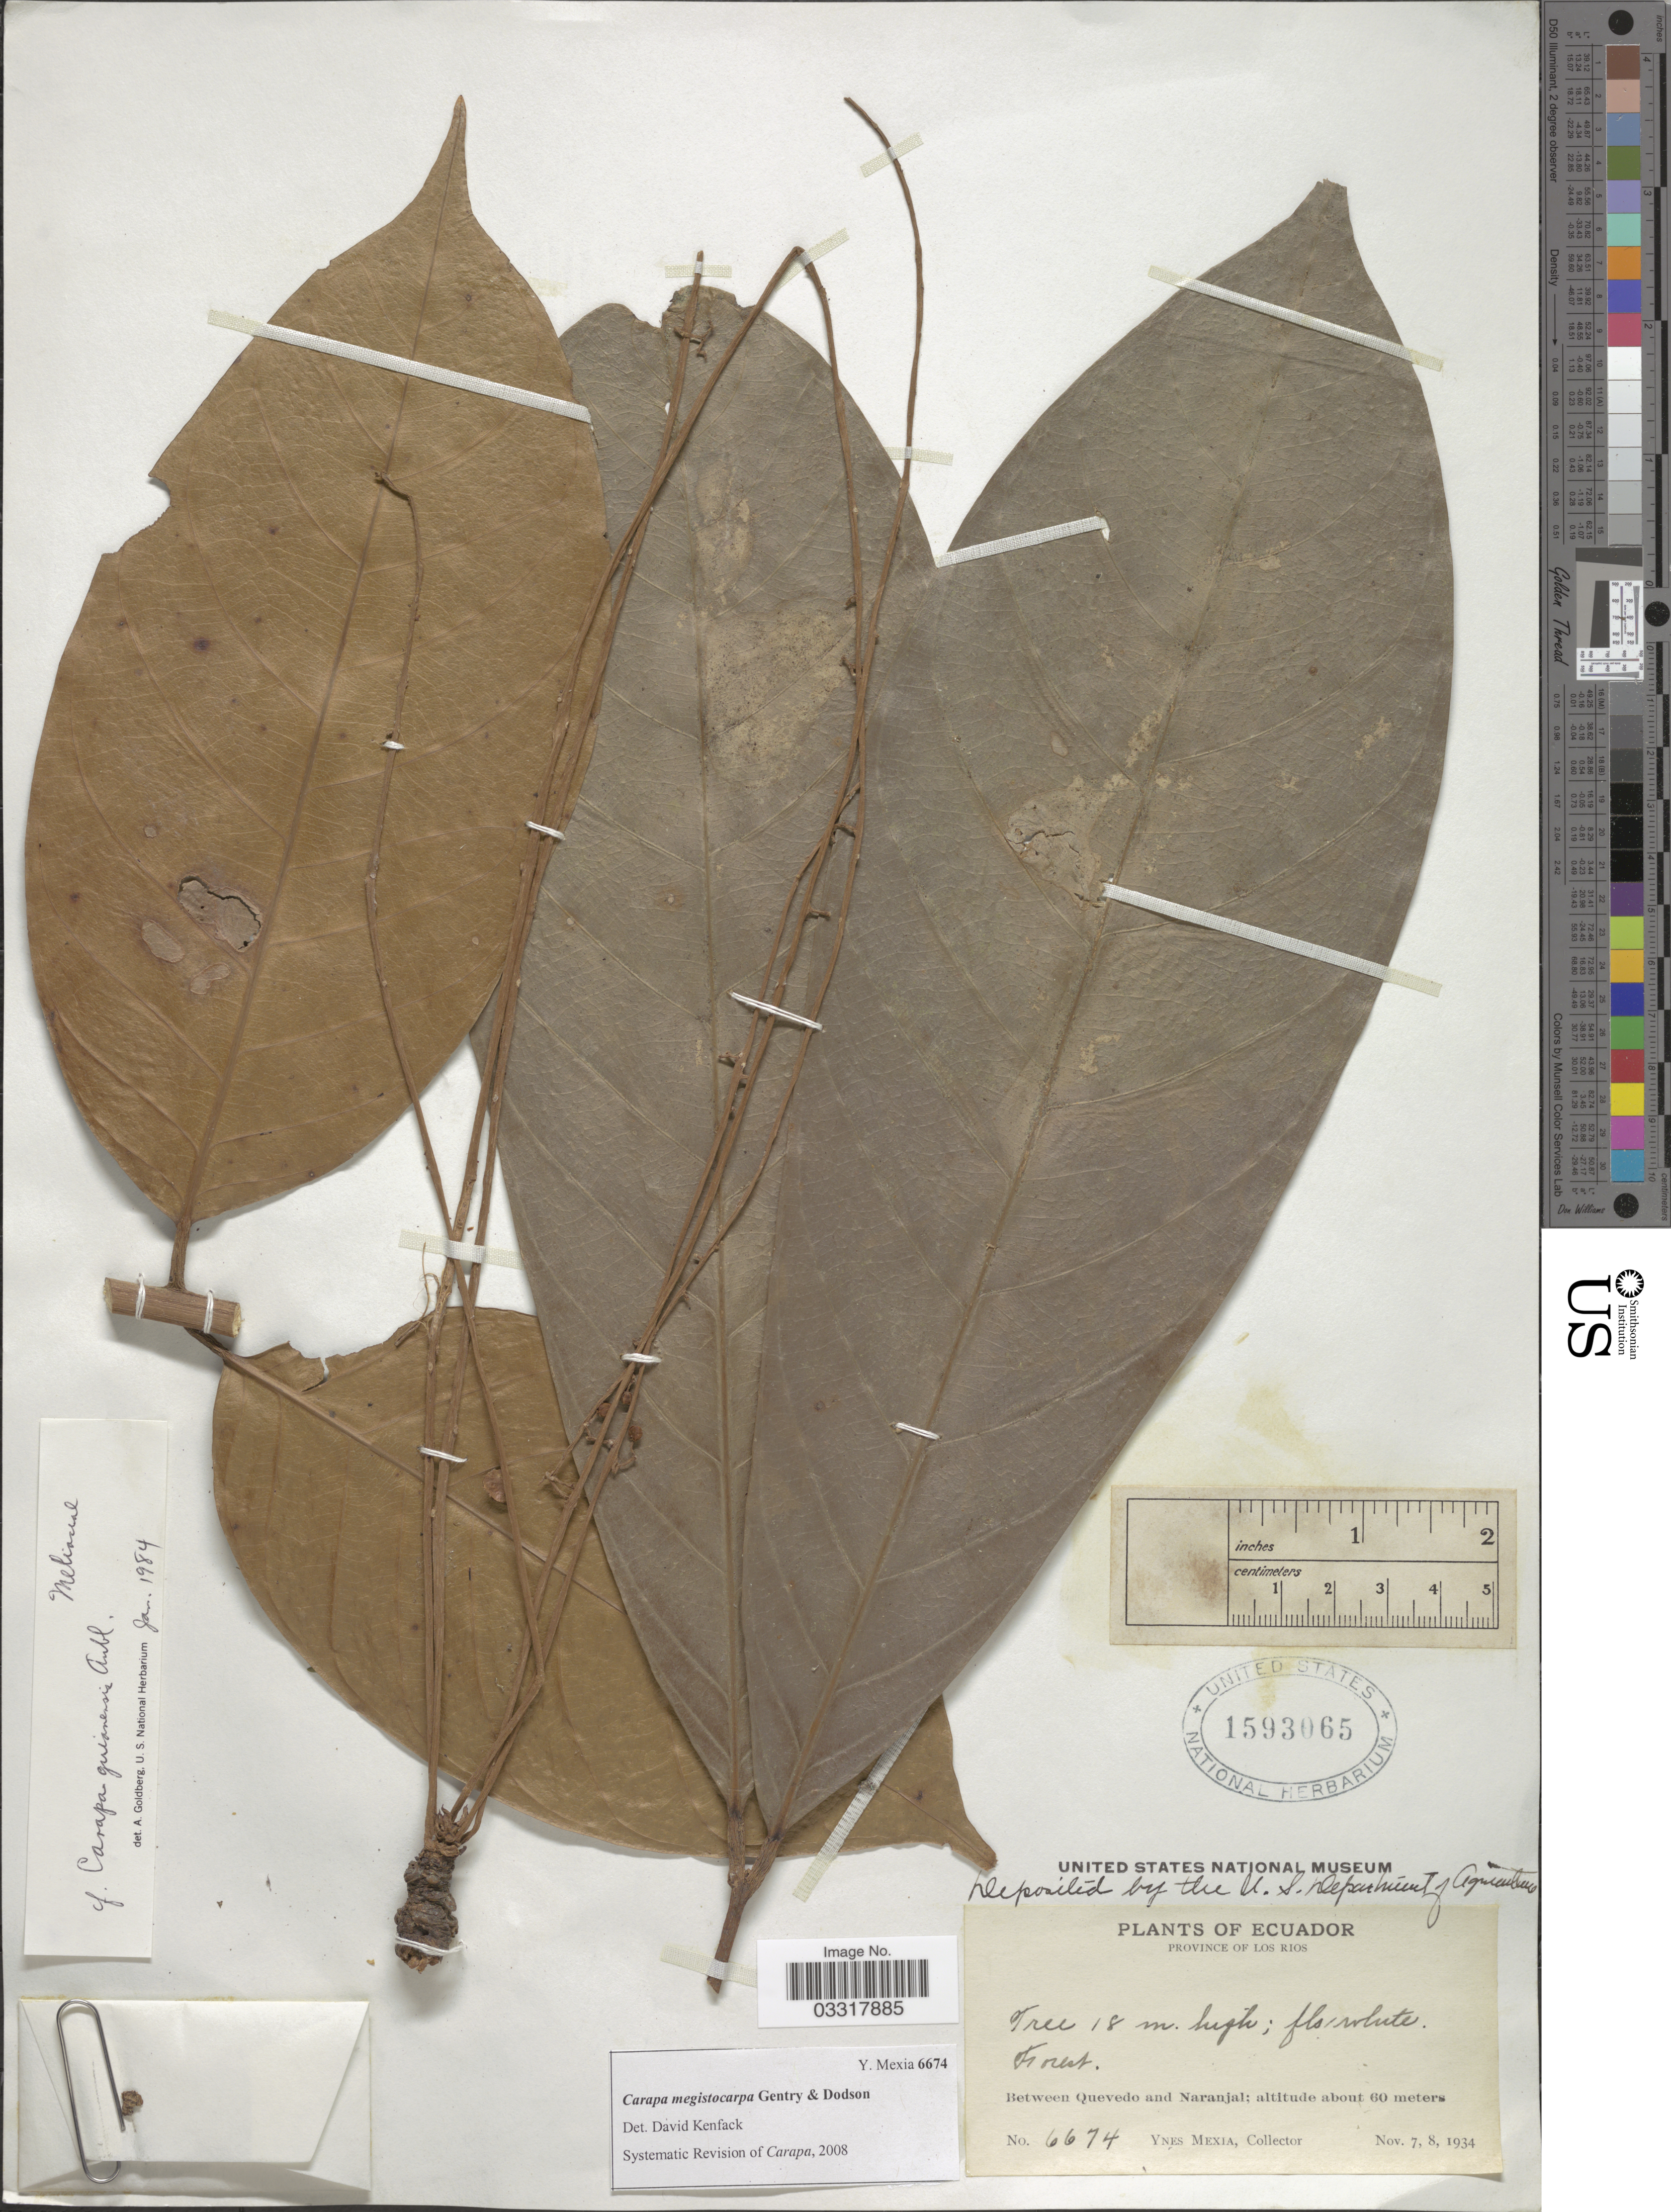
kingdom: Plantae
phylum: Tracheophyta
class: Magnoliopsida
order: Sapindales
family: Meliaceae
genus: Carapa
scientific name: Carapa megistocarpa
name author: A.H. Gentry & Dodson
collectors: Y. Mexia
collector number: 6674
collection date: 1934-11-07/1934-11-08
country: Ecuador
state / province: Los Ríos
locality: Between Quevedo and Naranjal.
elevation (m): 60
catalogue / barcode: US 1593065